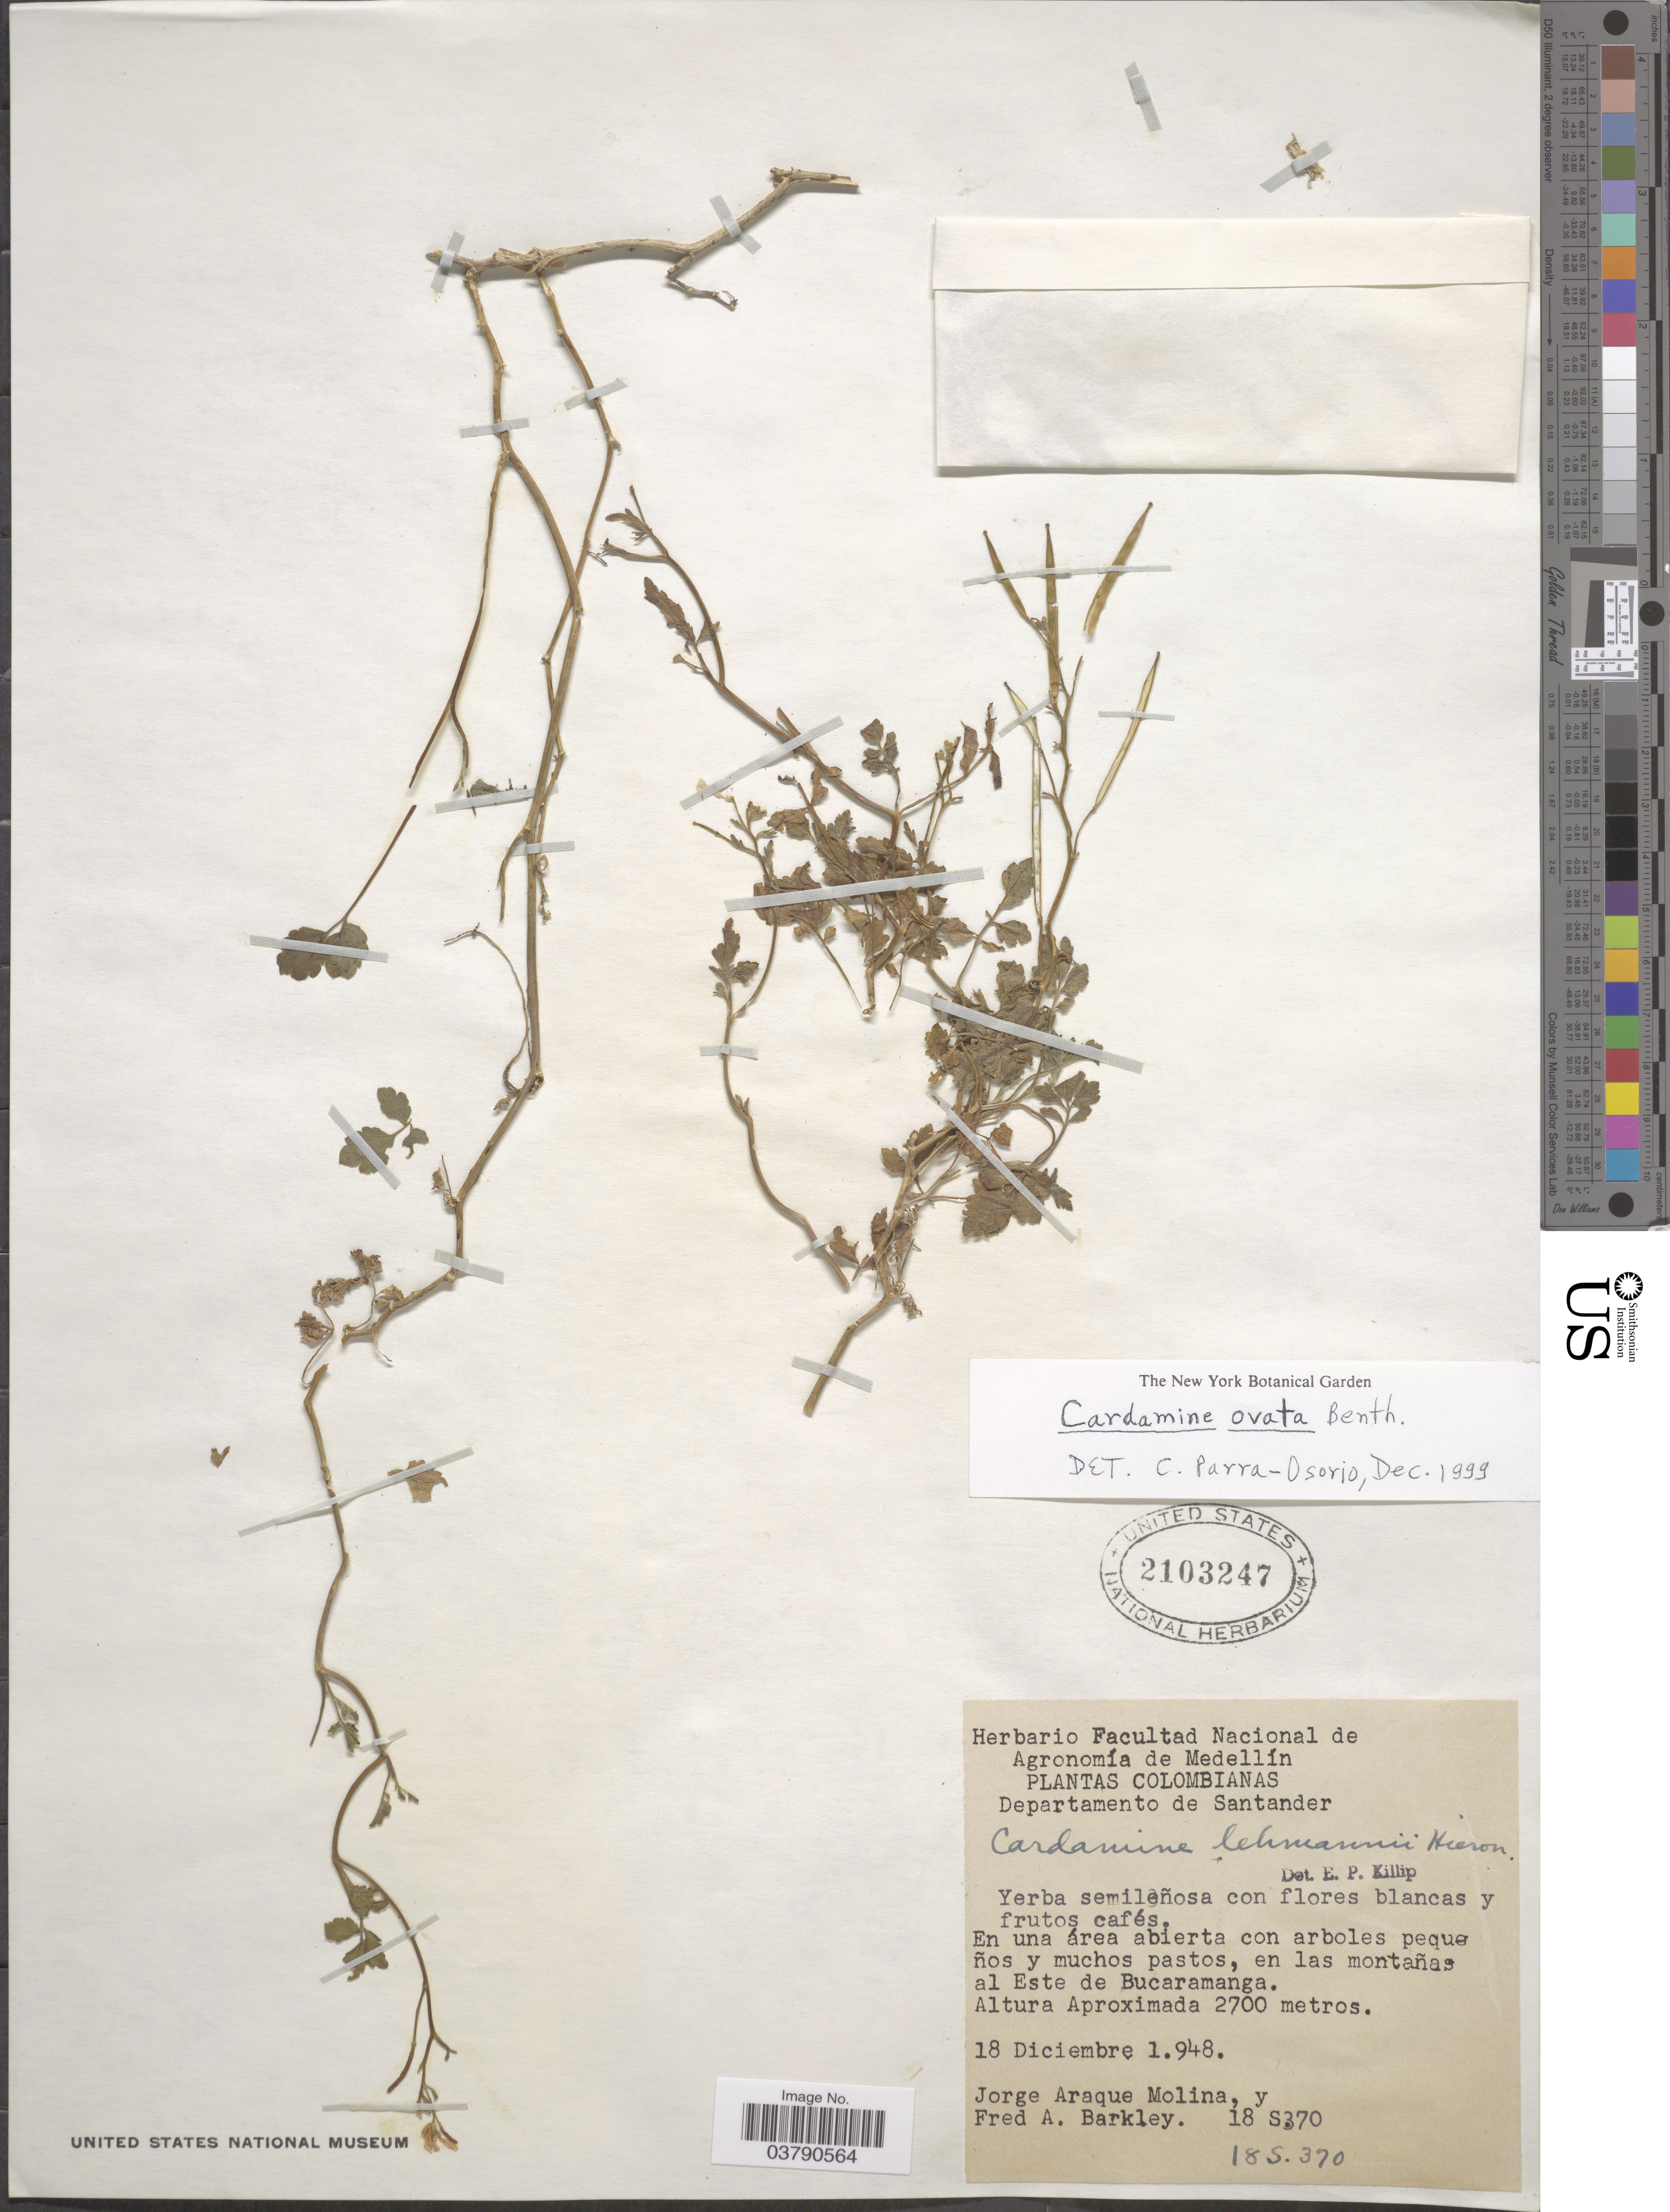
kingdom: Plantae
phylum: Tracheophyta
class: Magnoliopsida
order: Brassicales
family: Brassicaceae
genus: Cardamine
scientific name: Cardamine ovata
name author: Benth.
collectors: J. A. Molina & F. A. Barkley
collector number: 18S370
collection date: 1948-12-18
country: Colombia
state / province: Santander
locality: Departamento de Santander. Este de Bucaramanga.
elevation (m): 2700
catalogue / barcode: US 2103247